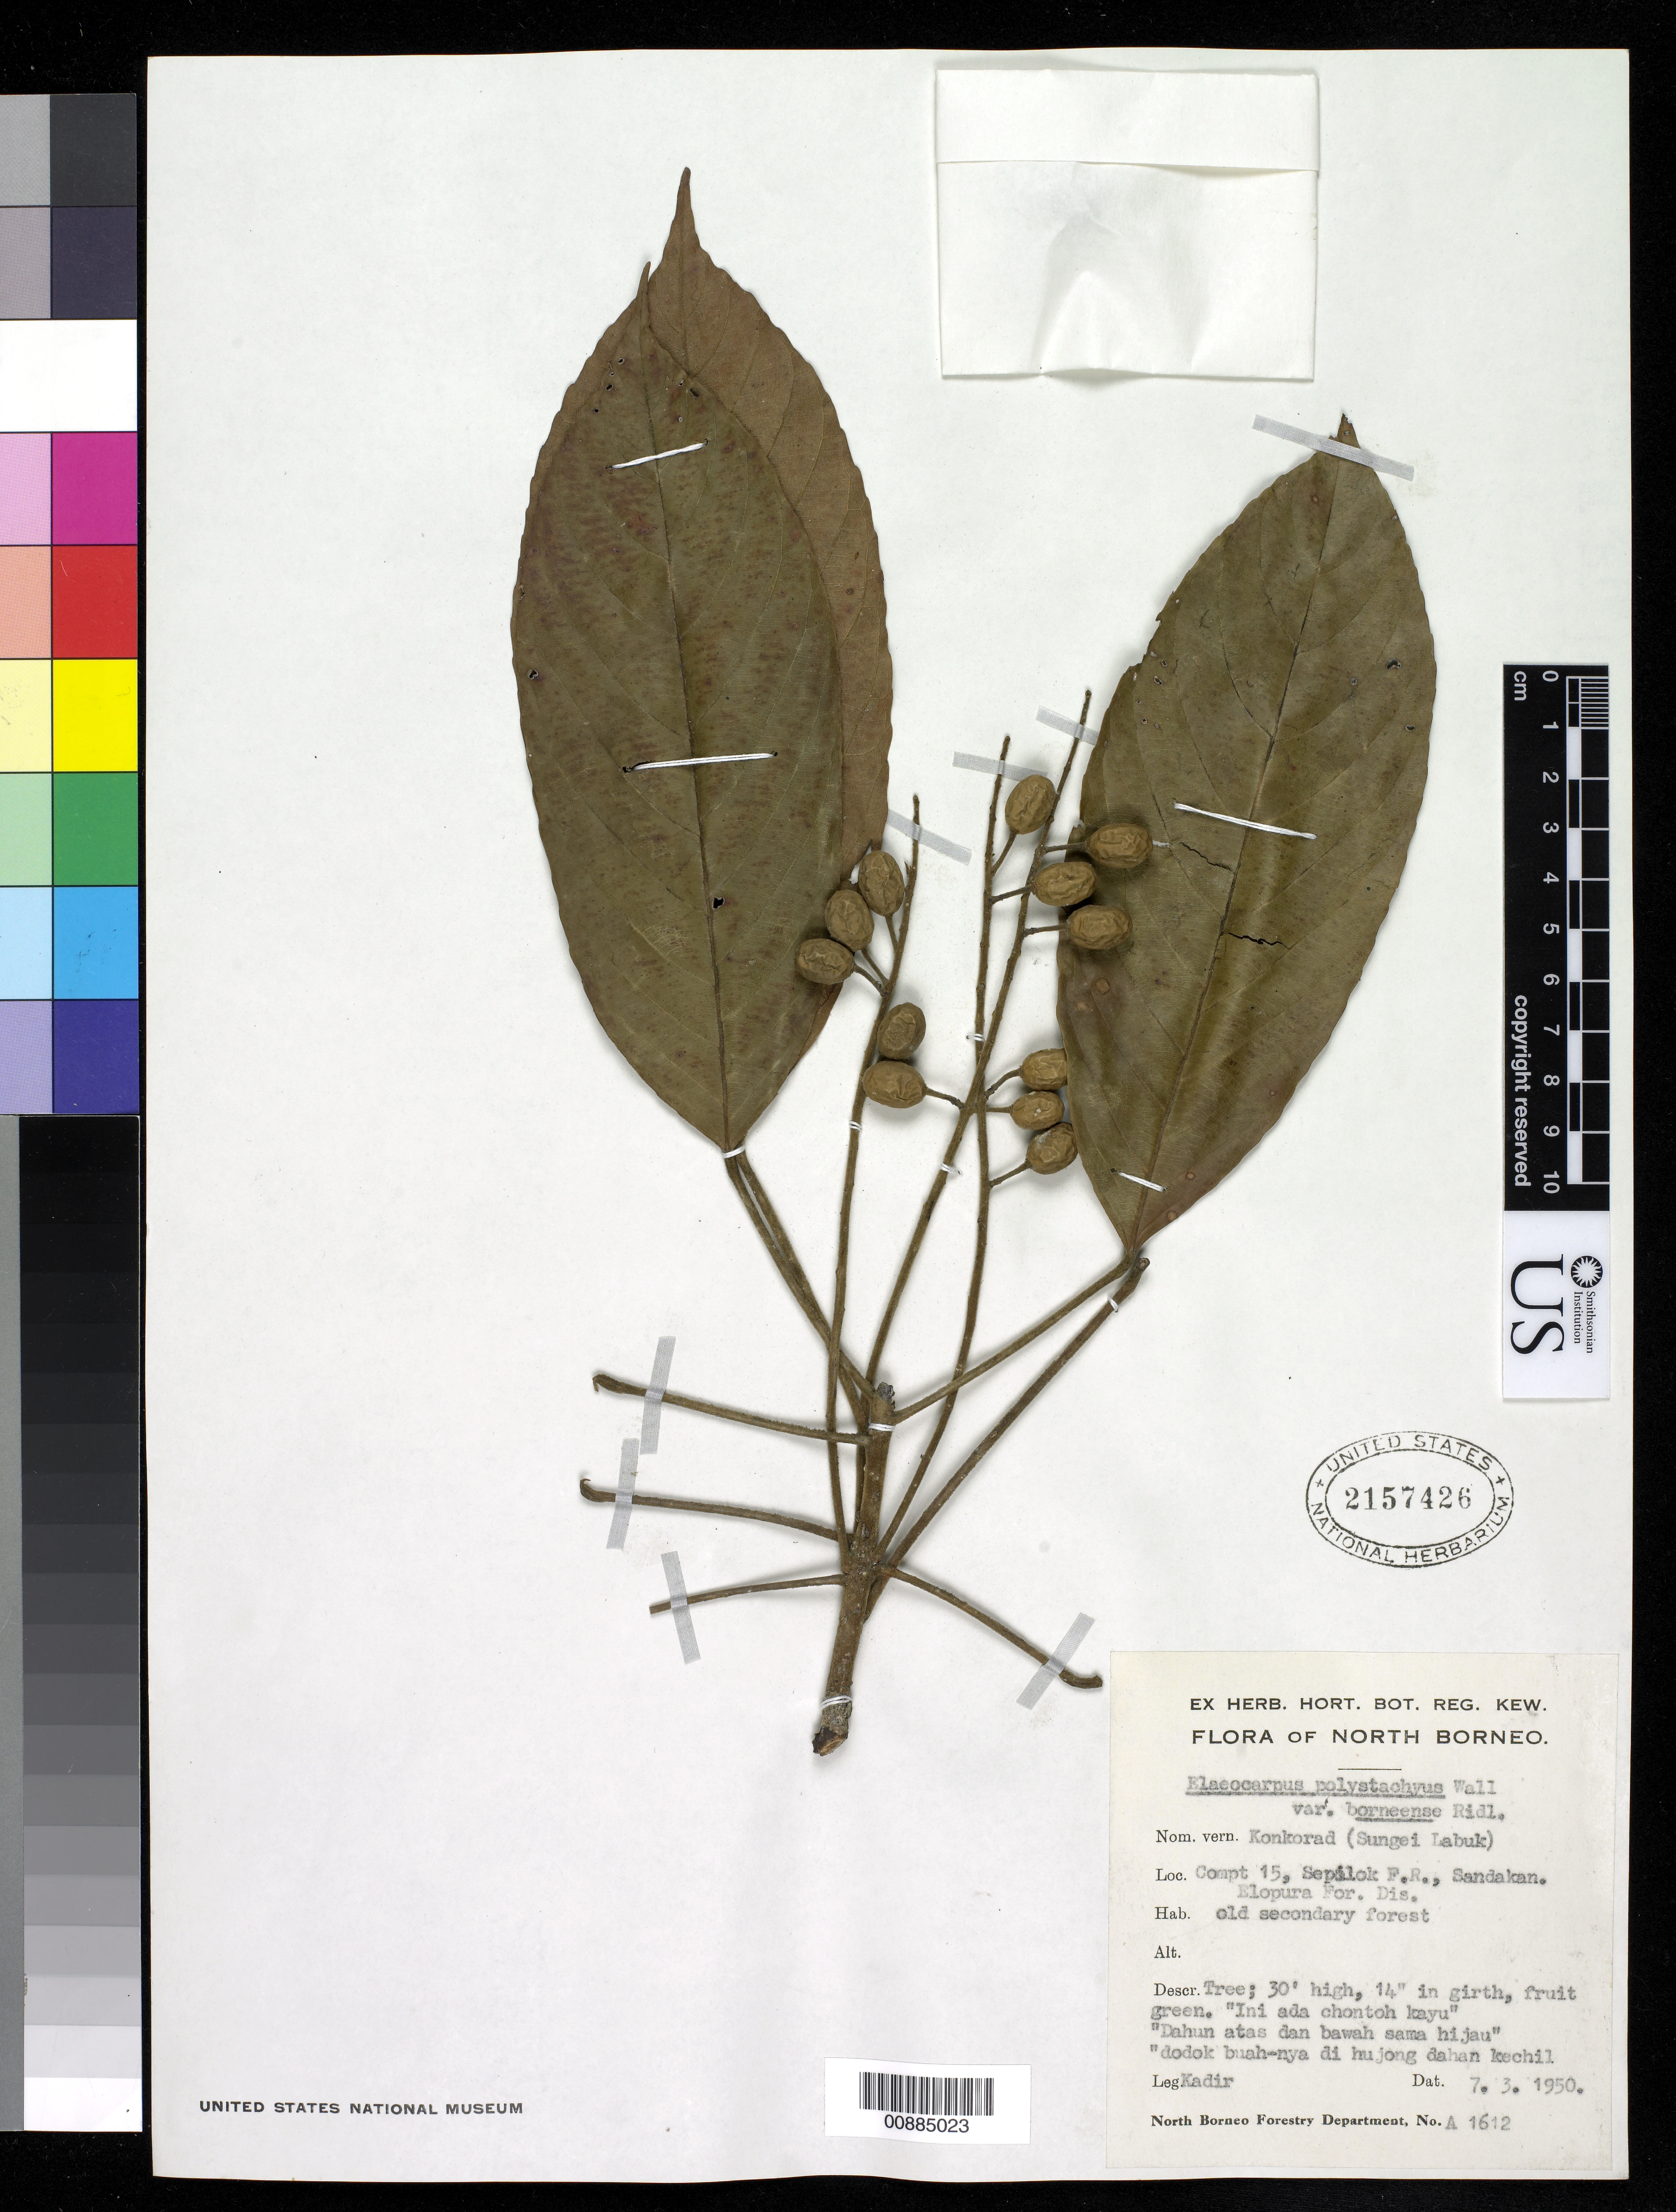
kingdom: Plantae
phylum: Tracheophyta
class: Magnoliopsida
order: Oxalidales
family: Elaeocarpaceae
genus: Elaeocarpus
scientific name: Elaeocarpus clementis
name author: Merr.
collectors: Kadir Bin Abdul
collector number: A 1612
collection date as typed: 07 Mar 1950 or 03 Jul 1950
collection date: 1950-03-07 or 1950-07-03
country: Malaysia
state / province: Sabah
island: Borneo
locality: Sandakan, Elopura Forest District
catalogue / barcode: US 2157426